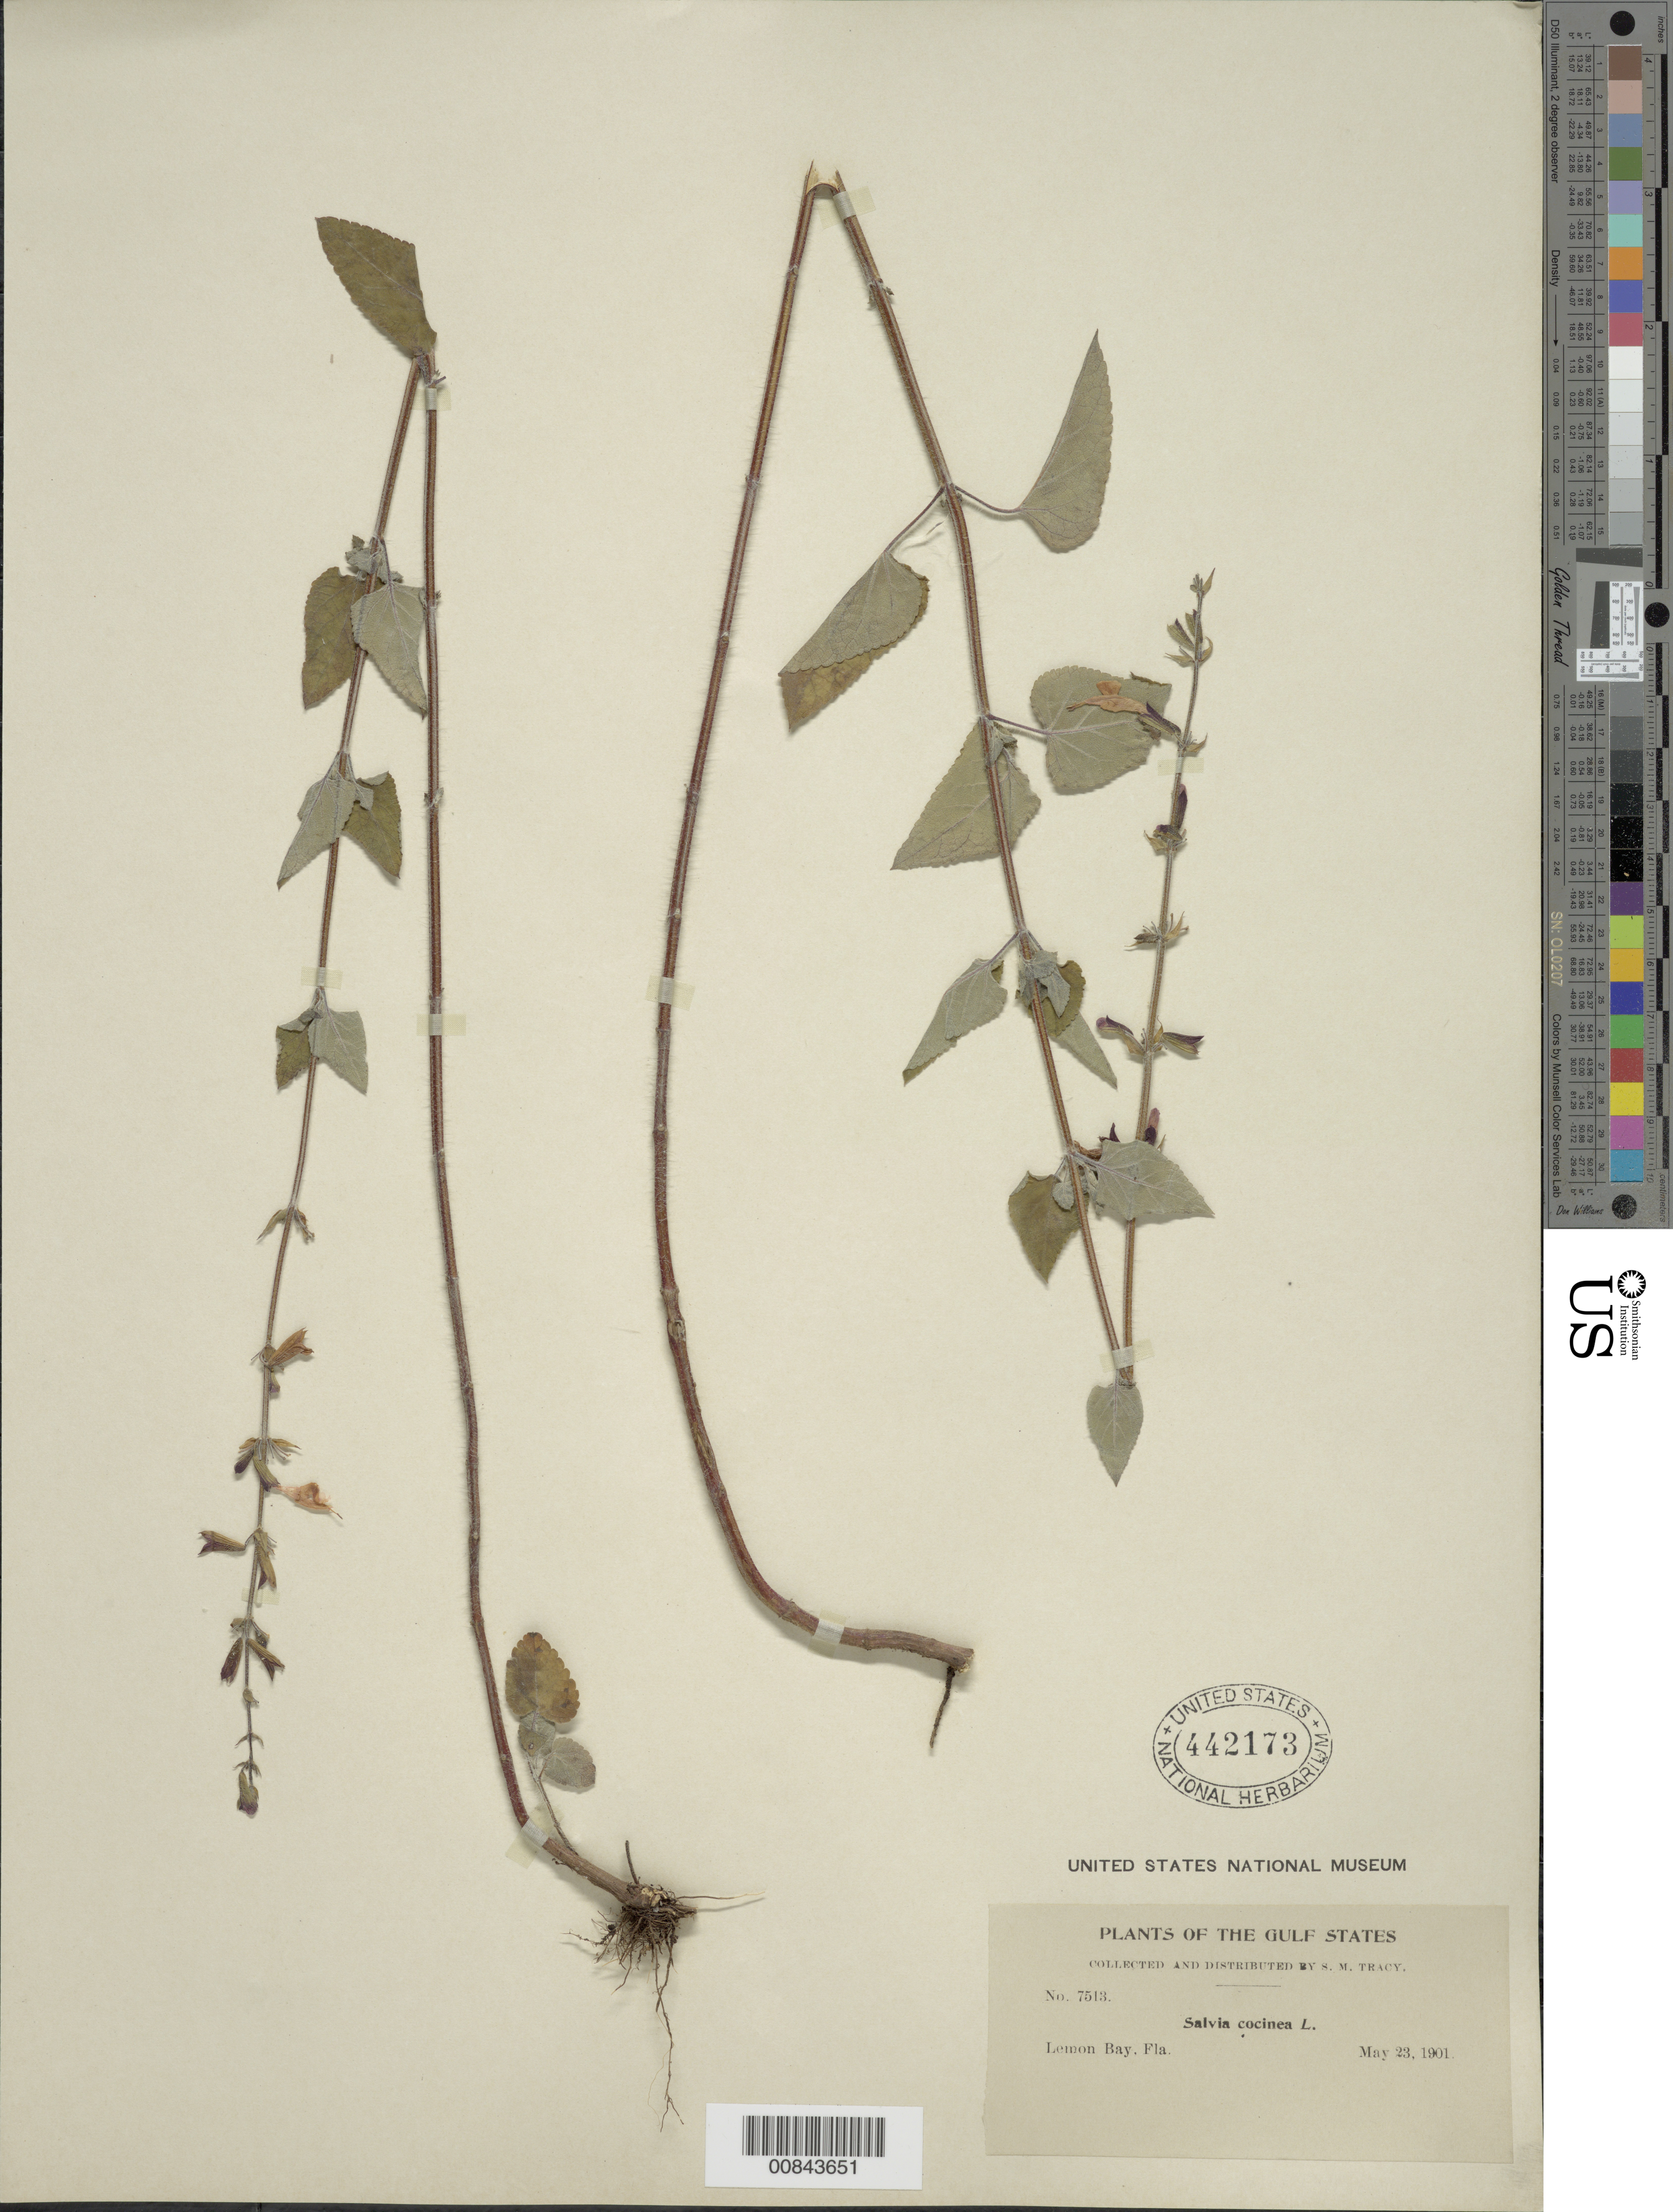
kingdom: Plantae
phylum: Tracheophyta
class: Magnoliopsida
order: Lamiales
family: Lamiaceae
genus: Salvia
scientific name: Salvia coccinea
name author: B. Juss. ex Etl.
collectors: S. M. Tracy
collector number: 7513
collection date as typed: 23 May 1901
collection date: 1901-05-23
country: United States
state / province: Florida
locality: Lemon Bay.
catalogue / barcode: US 442173